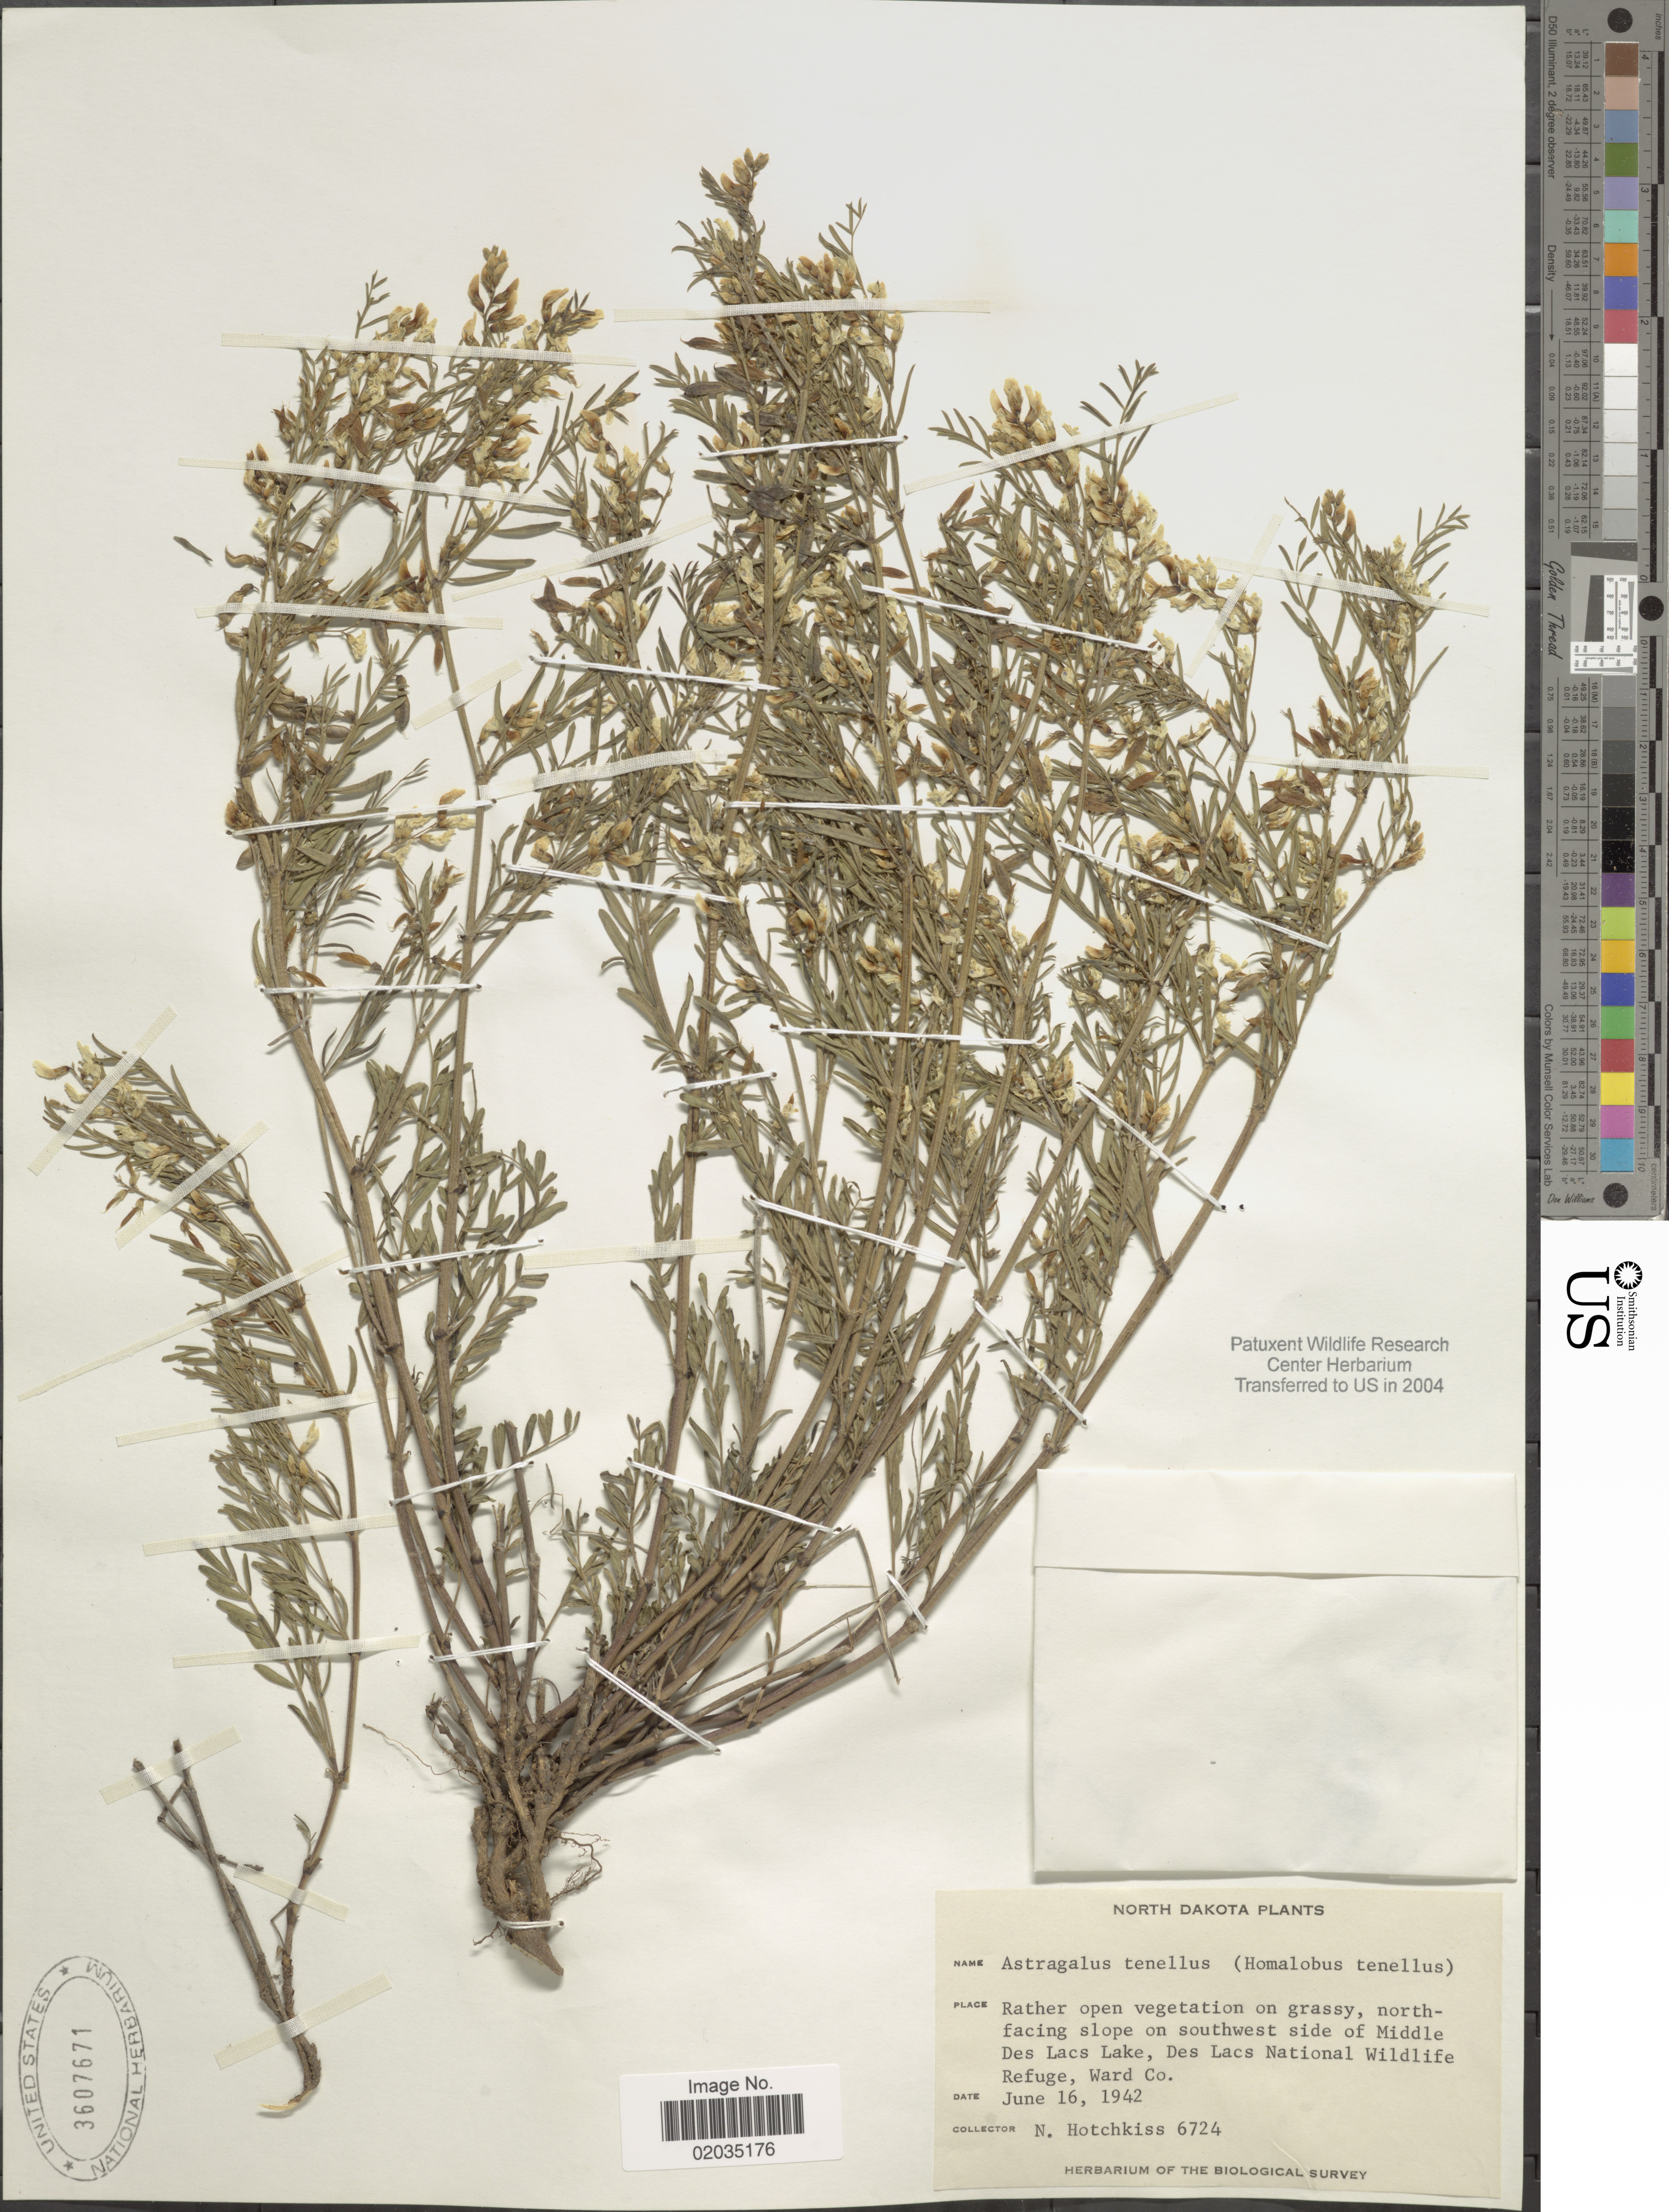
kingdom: Plantae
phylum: Tracheophyta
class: Magnoliopsida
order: Fabales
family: Fabaceae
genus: Astragalus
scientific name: Astragalus tenellus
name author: Pursh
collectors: N. Hotchkiss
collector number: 6724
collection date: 1942-06-16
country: United States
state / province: North Dakota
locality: Rather open vegetation on grassy, north-facing slope on southwest side of Middle Des Lacs Lake, Des Lacs National Wildlife Refuge, Ward Co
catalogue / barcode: US 3607671